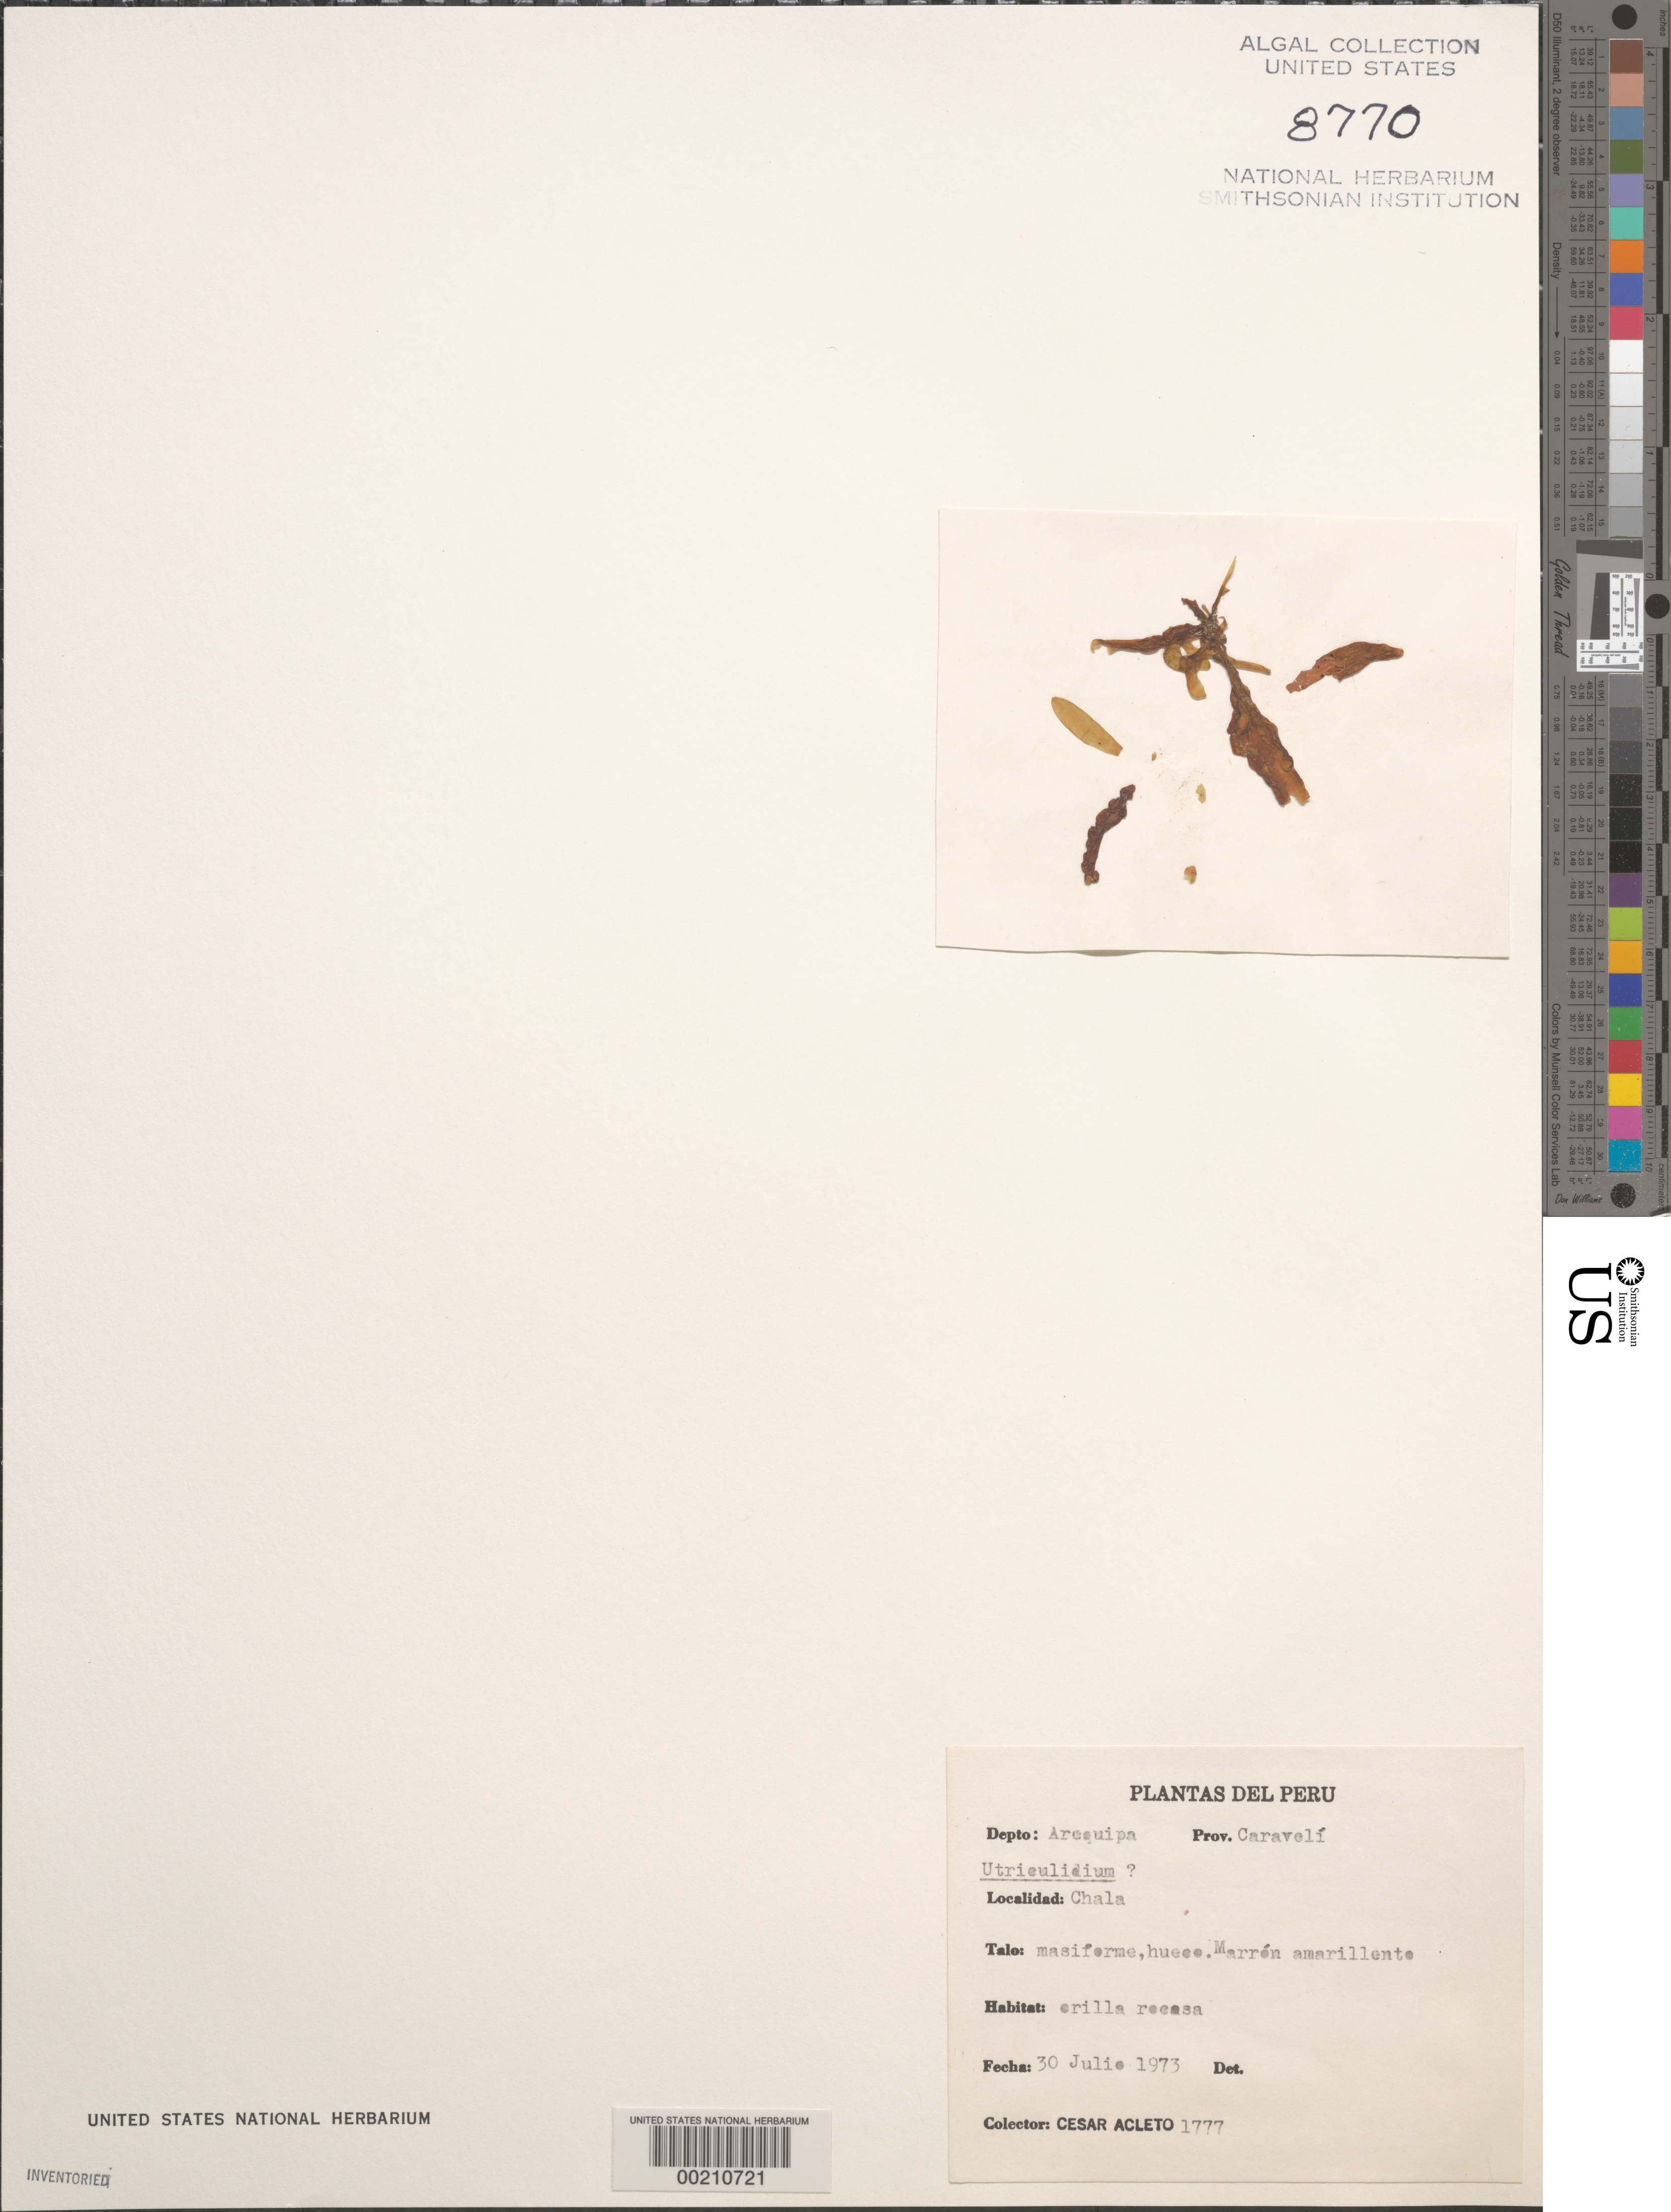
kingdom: Chromista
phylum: Ochrophyta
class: Phaeophyceae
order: Ectocarpales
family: Adenocystaceae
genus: Utriculidium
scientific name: Utriculidium sp.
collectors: C. Acleto O.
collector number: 1777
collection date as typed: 30 Jul 1973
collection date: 1973-07-30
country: Peru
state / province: Arequipa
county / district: Caravelí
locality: Chala, Caravelí Province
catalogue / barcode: US 8770